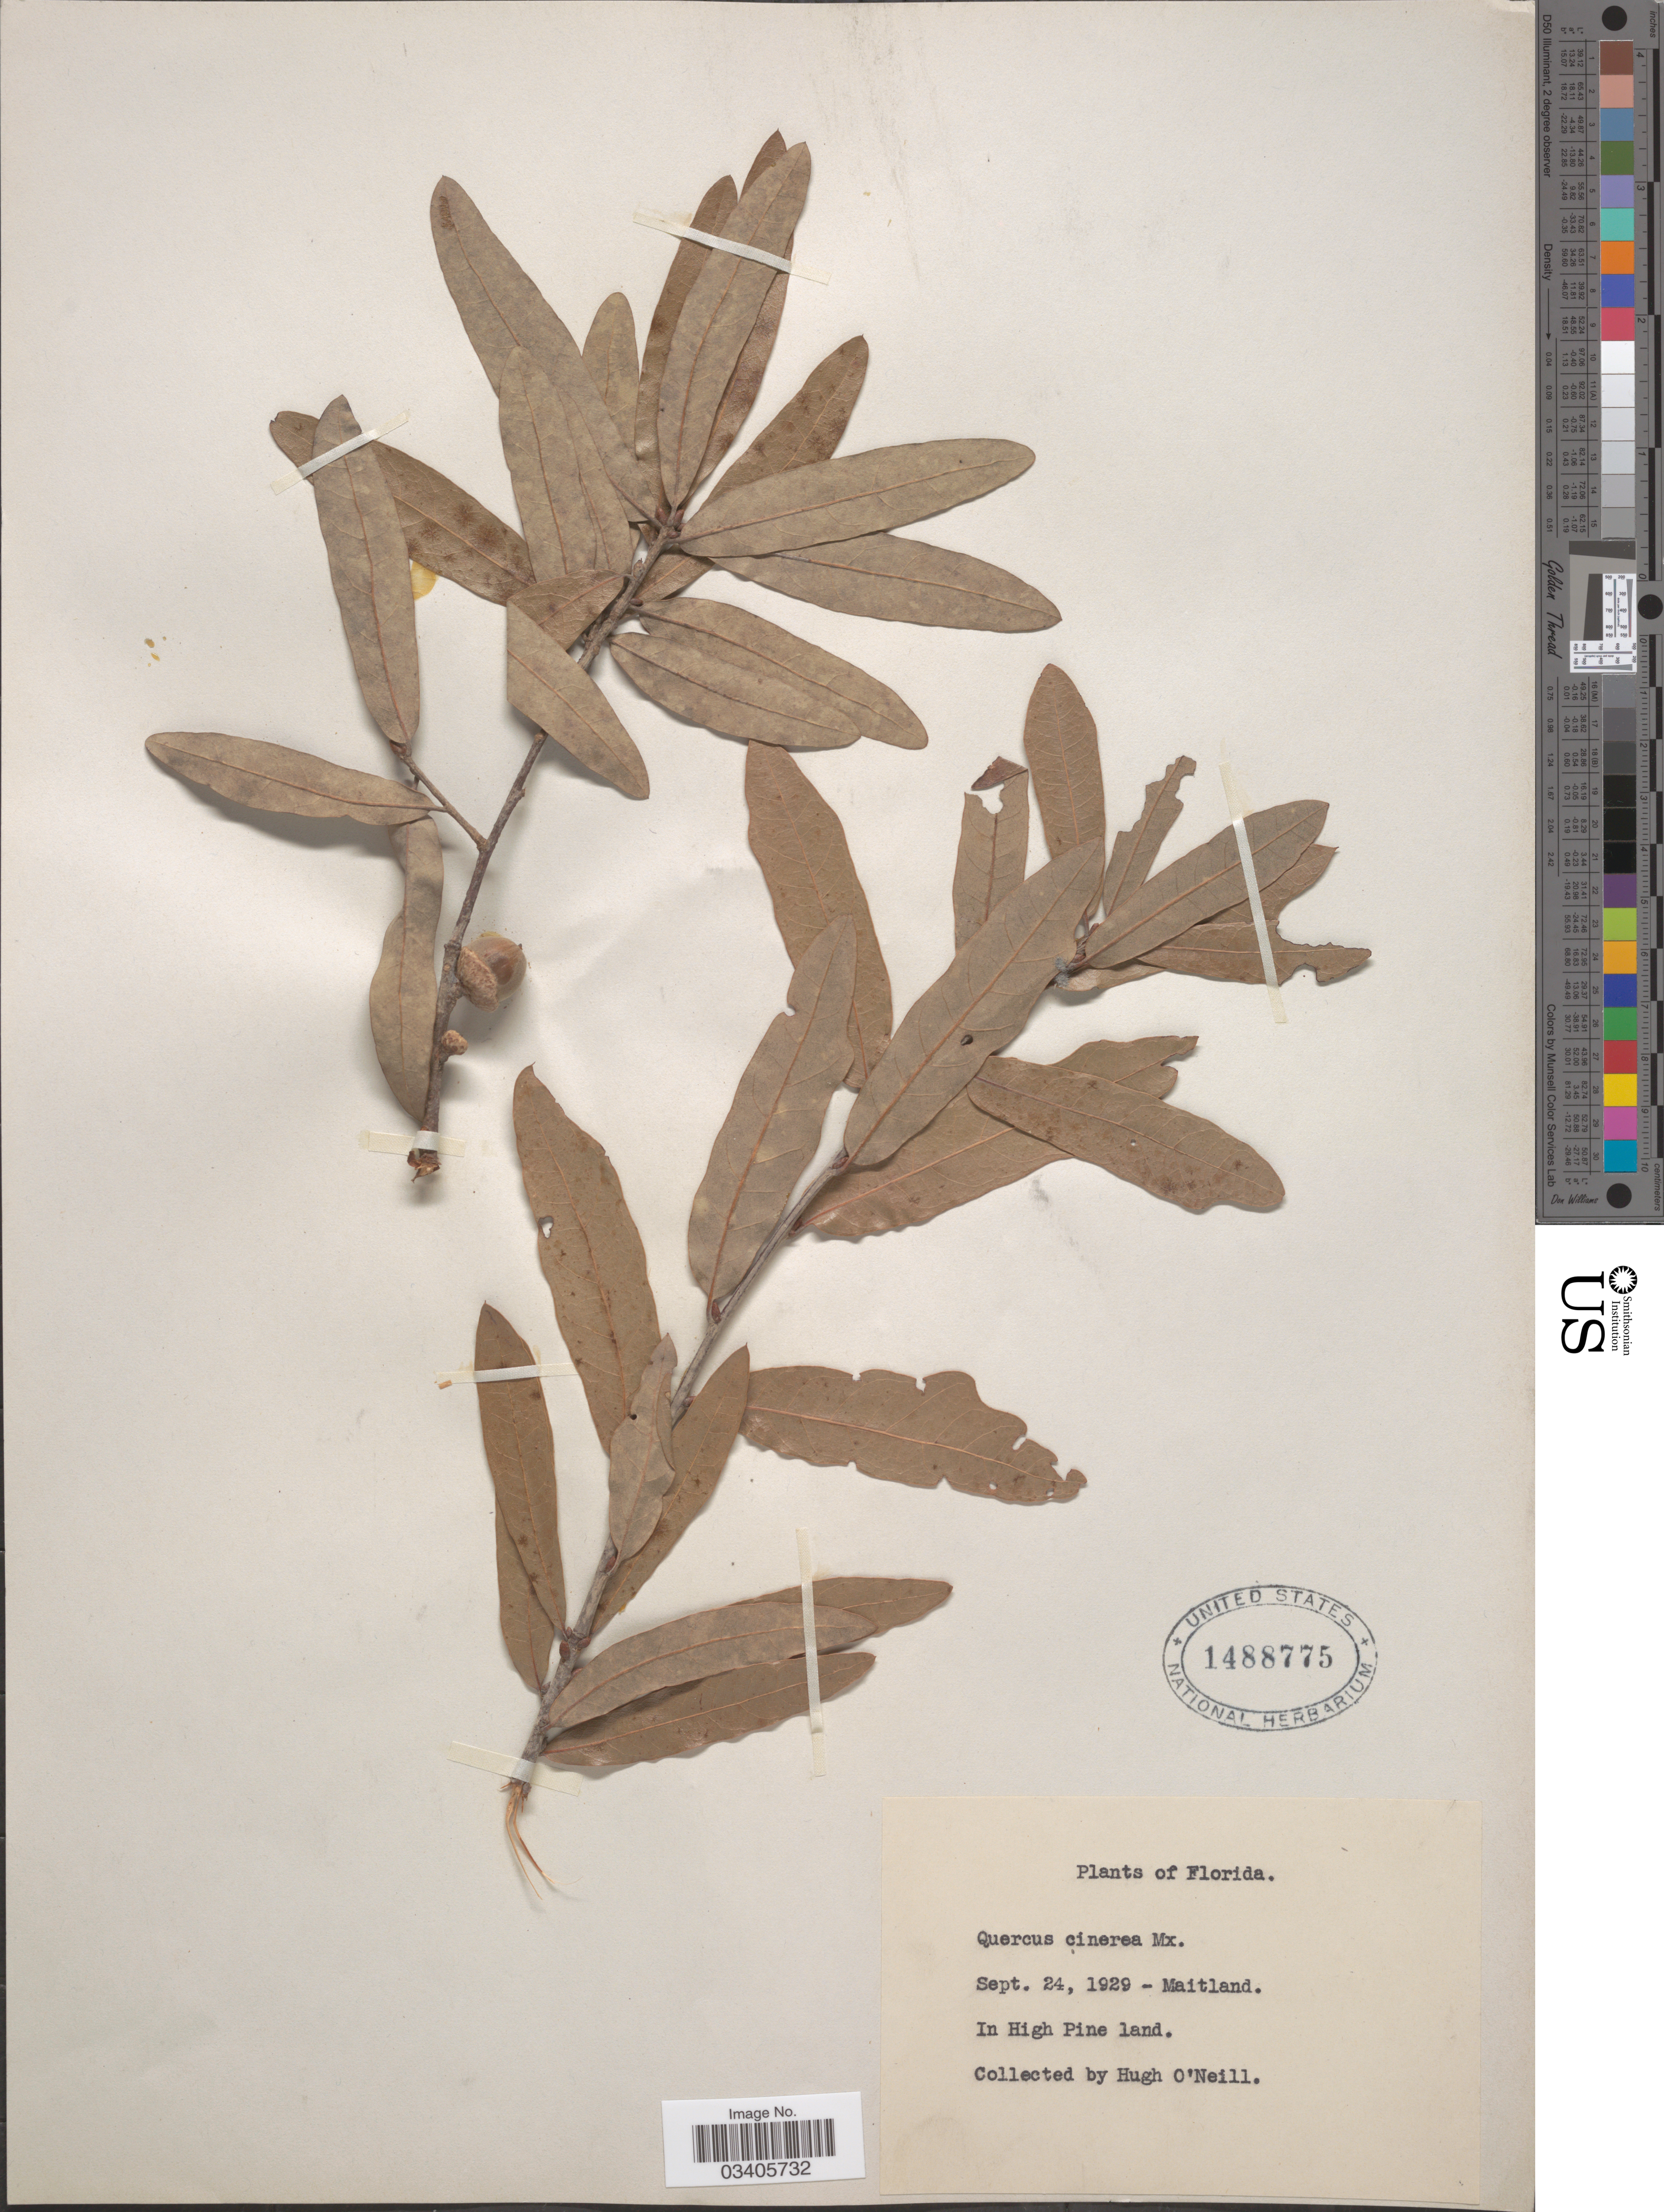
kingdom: Plantae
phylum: Tracheophyta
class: Magnoliopsida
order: Fagales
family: Fagaceae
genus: Quercus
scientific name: Quercus incana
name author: W. Bartram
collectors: H. O'Neill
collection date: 1929-09-24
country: United States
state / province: Florida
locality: Maitland. In High Pine land.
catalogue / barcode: US 1488775